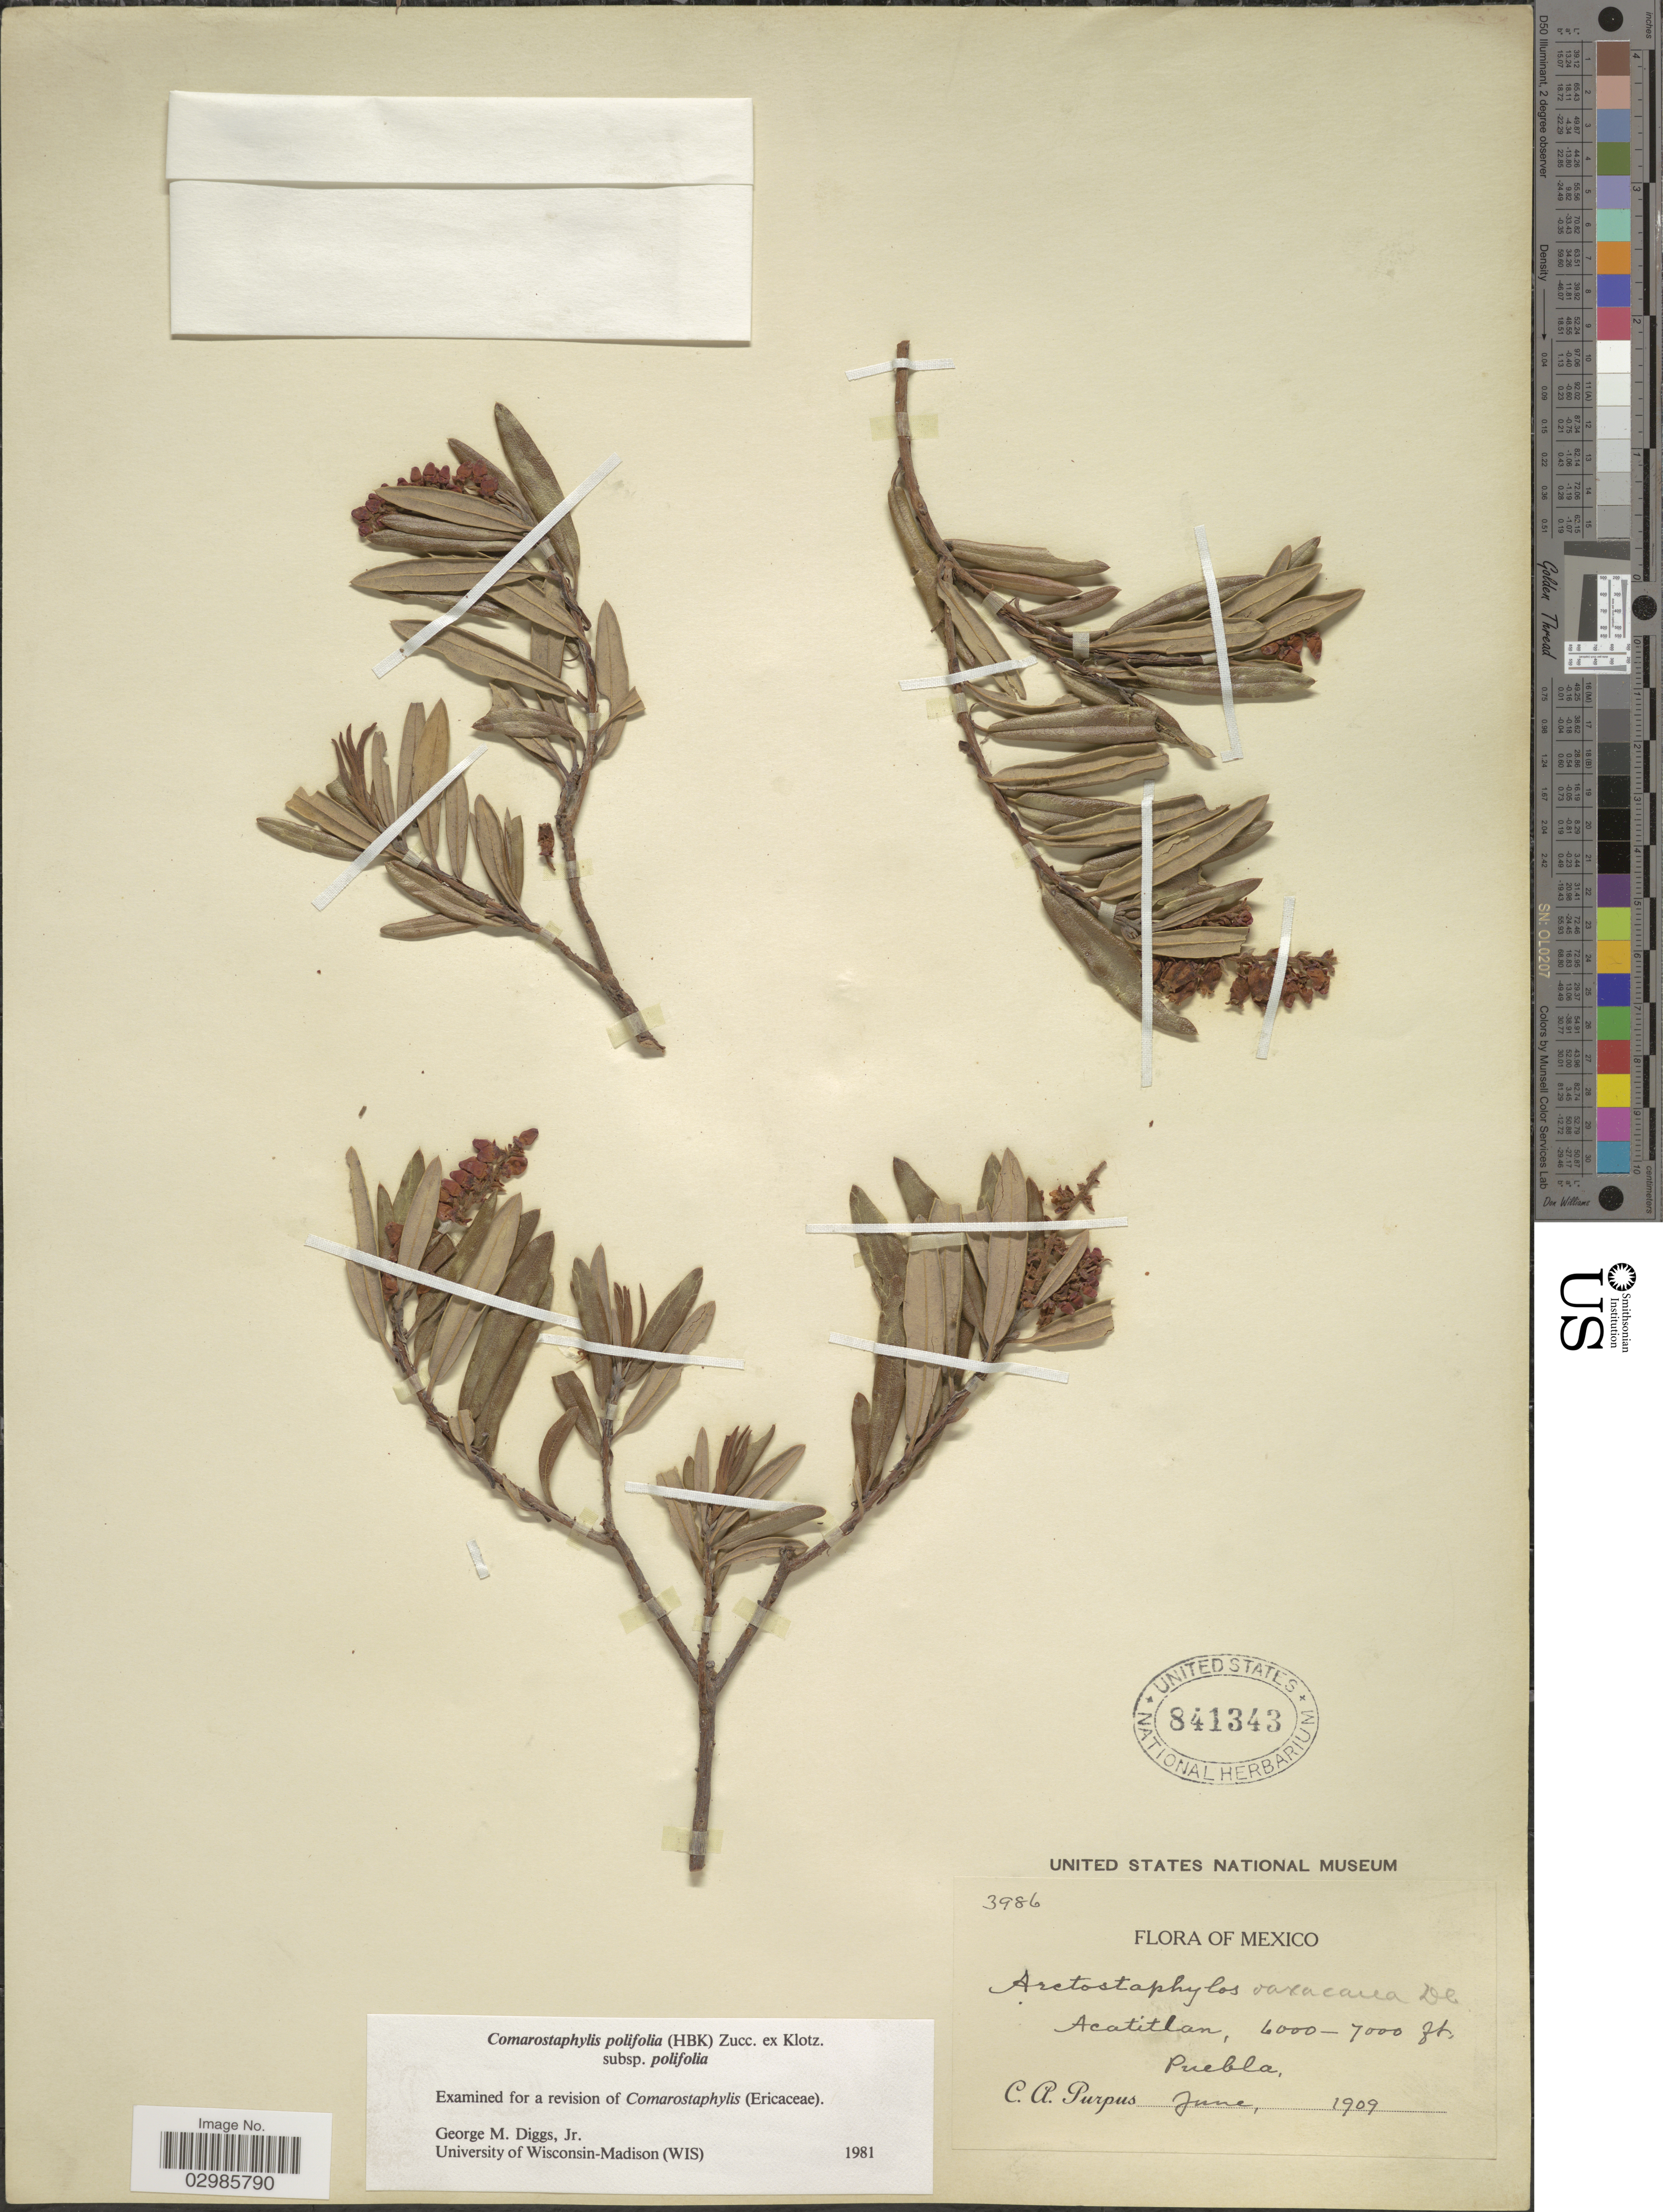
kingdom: Plantae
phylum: Tracheophyta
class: Magnoliopsida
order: Ericales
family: Ericaceae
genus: Comarostaphylis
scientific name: Comarostaphylis polifolia subsp. polifolia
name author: (Kunth) Zucc. ex Klotzsch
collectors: C. A. Purpus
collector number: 3986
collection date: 1909-06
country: Mexico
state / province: Puebla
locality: Acatitlan, Puebla.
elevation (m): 1829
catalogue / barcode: US 841343